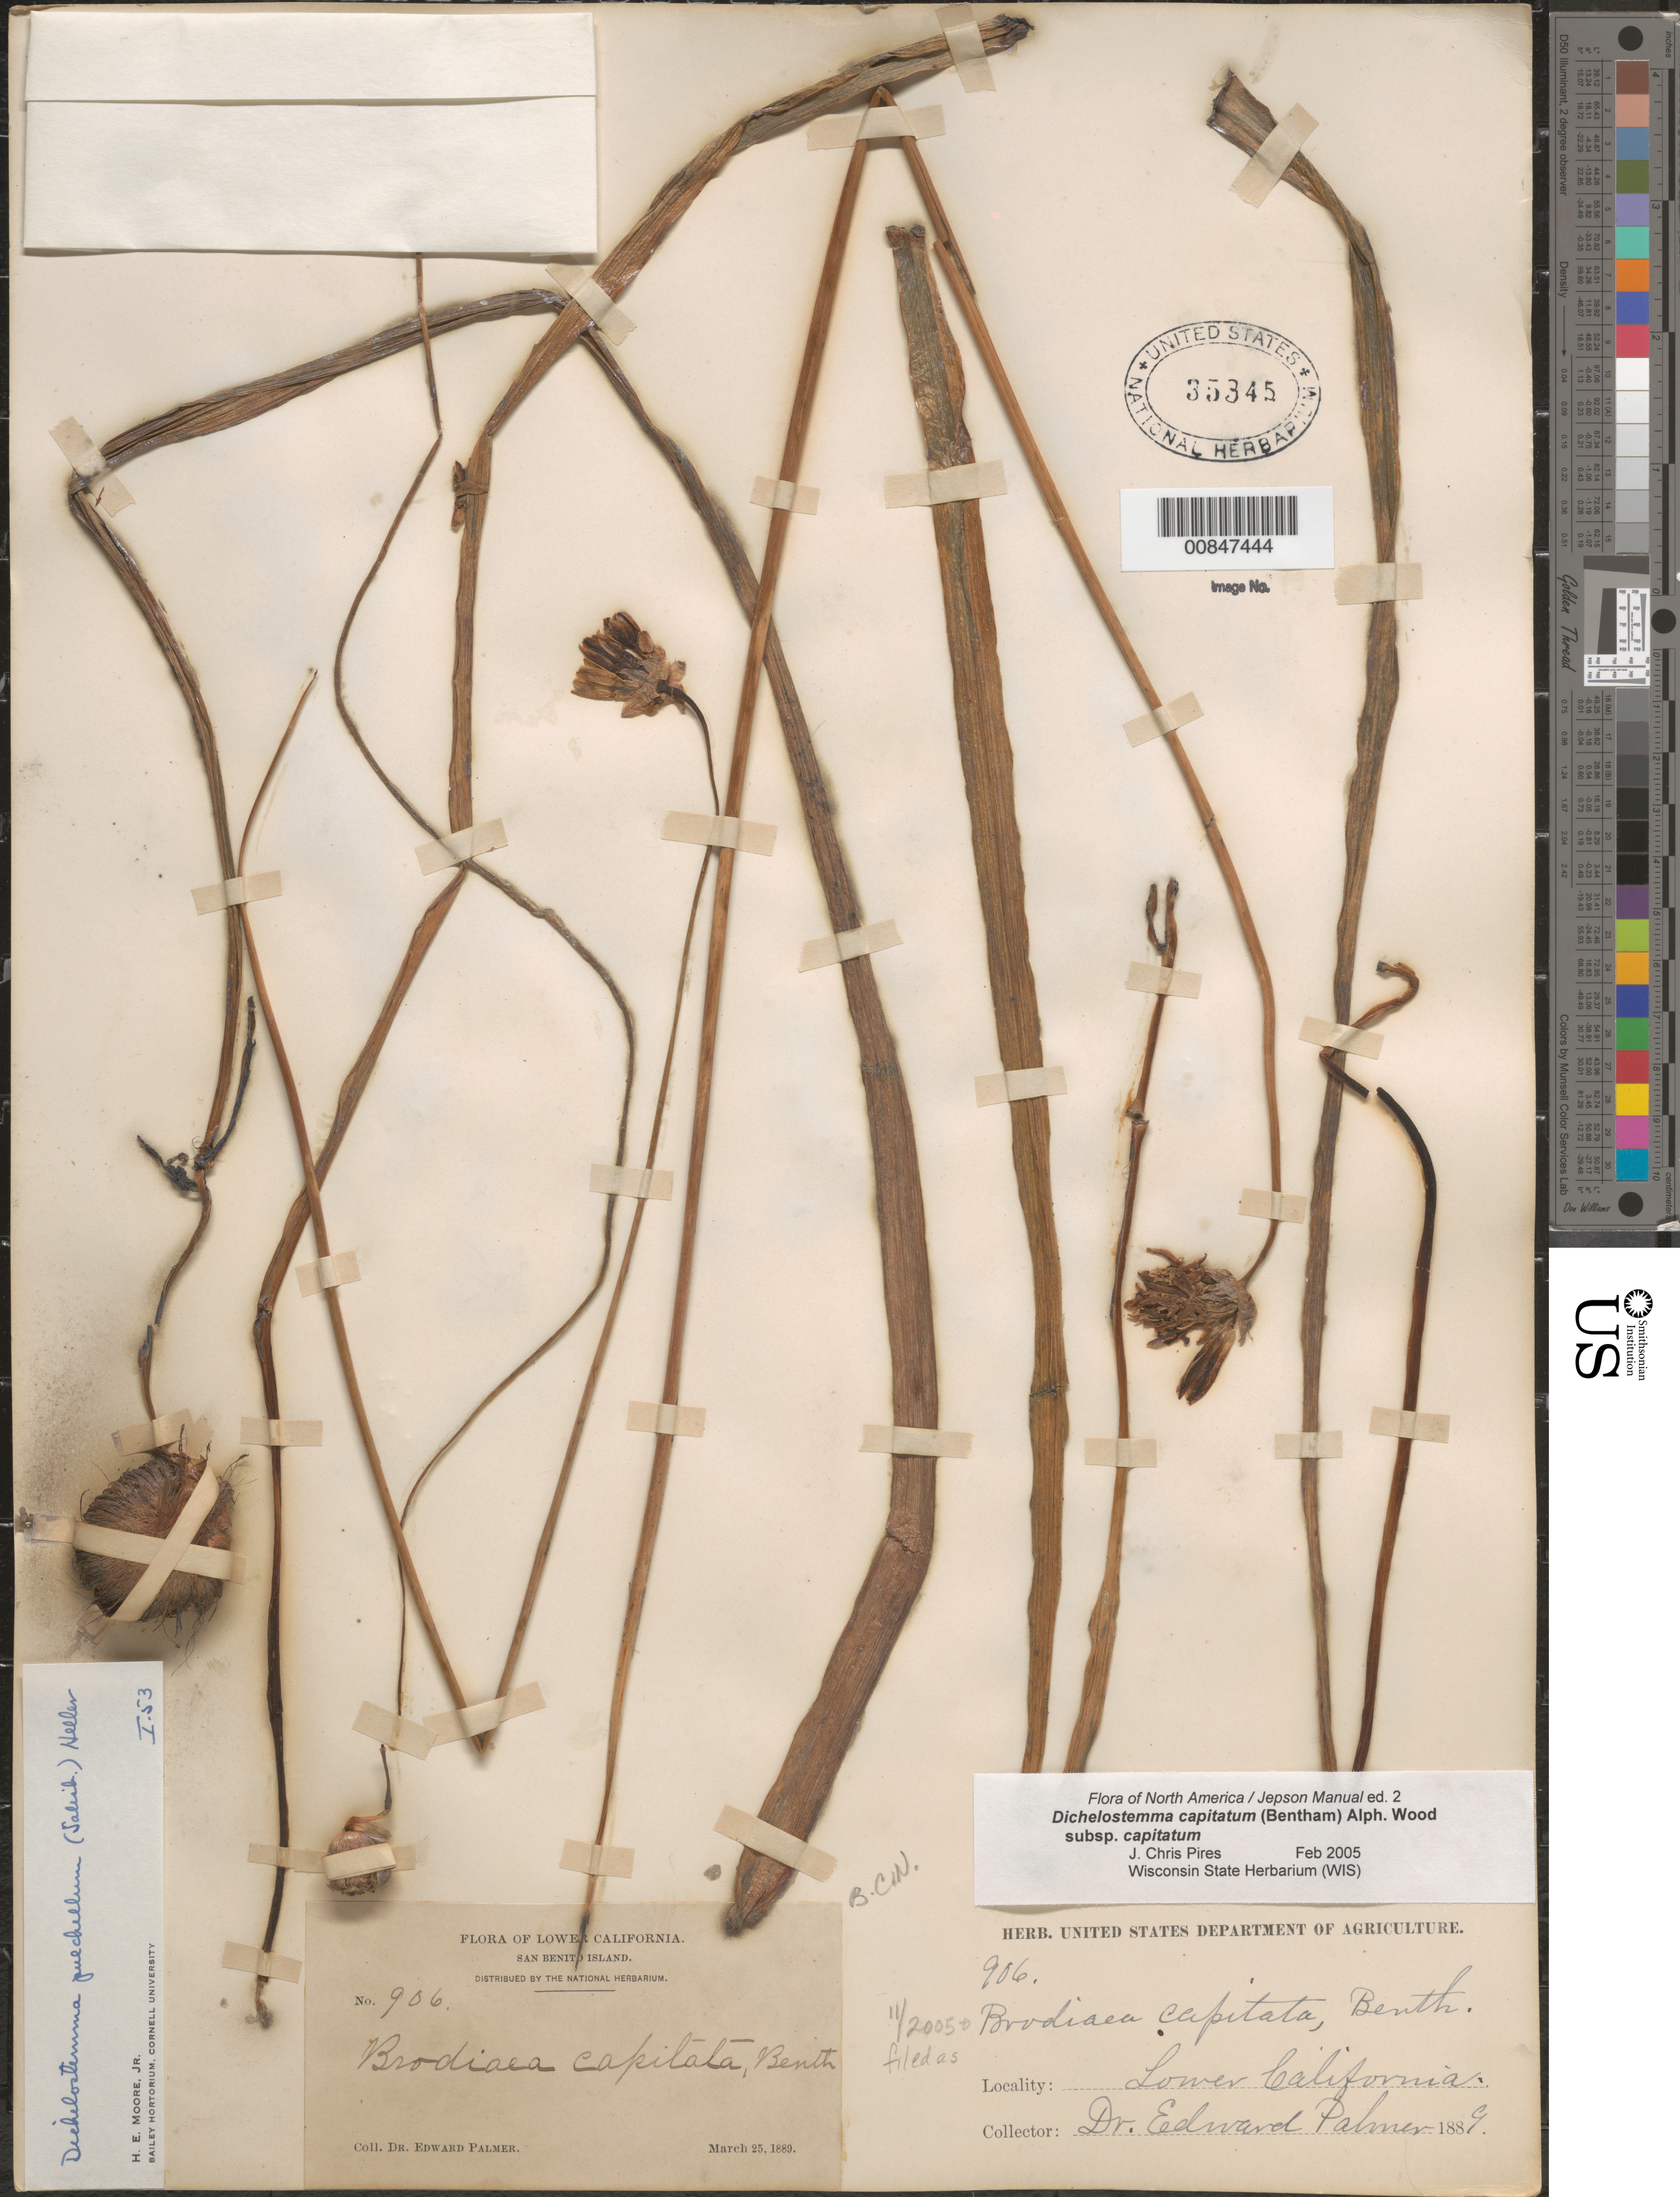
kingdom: Plantae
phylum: Tracheophyta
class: Liliopsida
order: Asparagales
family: Asparagaceae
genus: Brodiaea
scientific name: Brodiaea capitata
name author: Benth.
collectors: E. Palmer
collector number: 906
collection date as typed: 25 Mar 1889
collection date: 1889-03-25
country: Mexico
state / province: Baja California Norte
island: San Benito I.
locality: San Benito Island, Baja California.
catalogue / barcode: US 35345